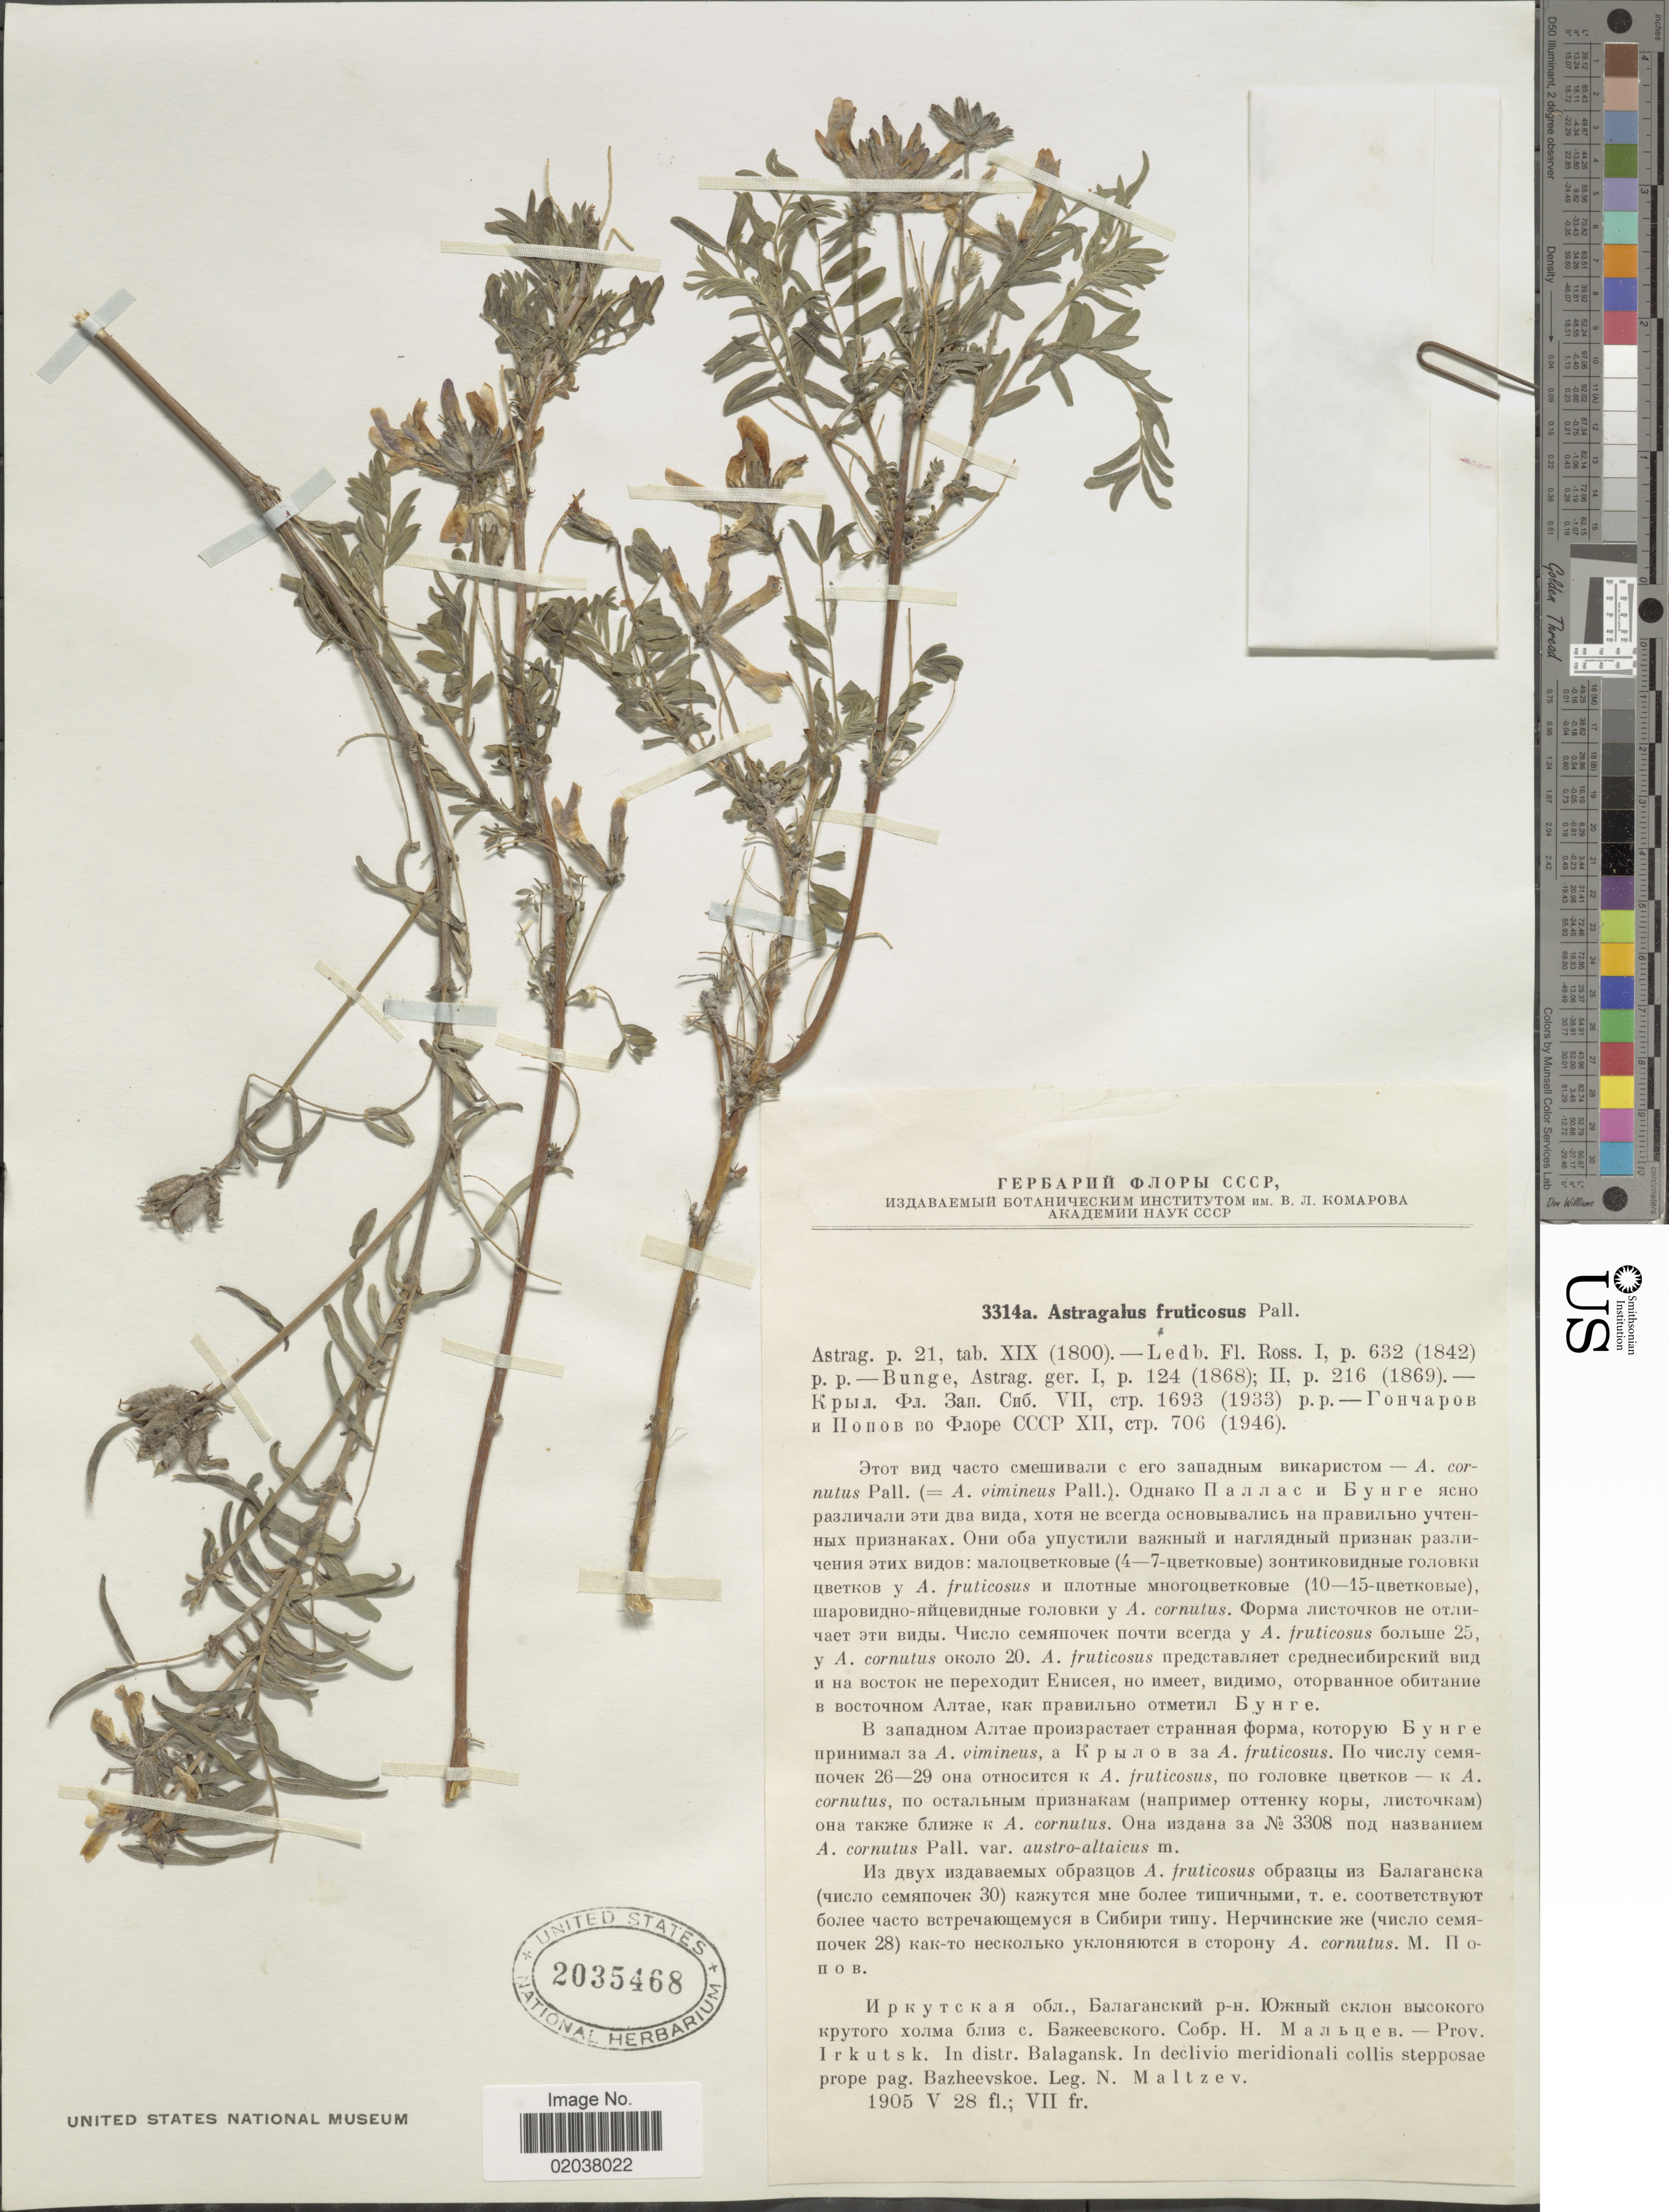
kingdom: Plantae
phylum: Tracheophyta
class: Magnoliopsida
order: Fabales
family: Fabaceae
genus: Astragalus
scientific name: Astragalus fruticosus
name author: Pall.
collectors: N. Maltzev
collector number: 3314a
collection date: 1905-05-28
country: Russian Federation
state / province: Irkutsk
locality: Prov. Irkutsk. In distr. Balagansk. In declivio meridionali collis stepposae prope pag. Bazheevskoe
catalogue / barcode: US 2035468